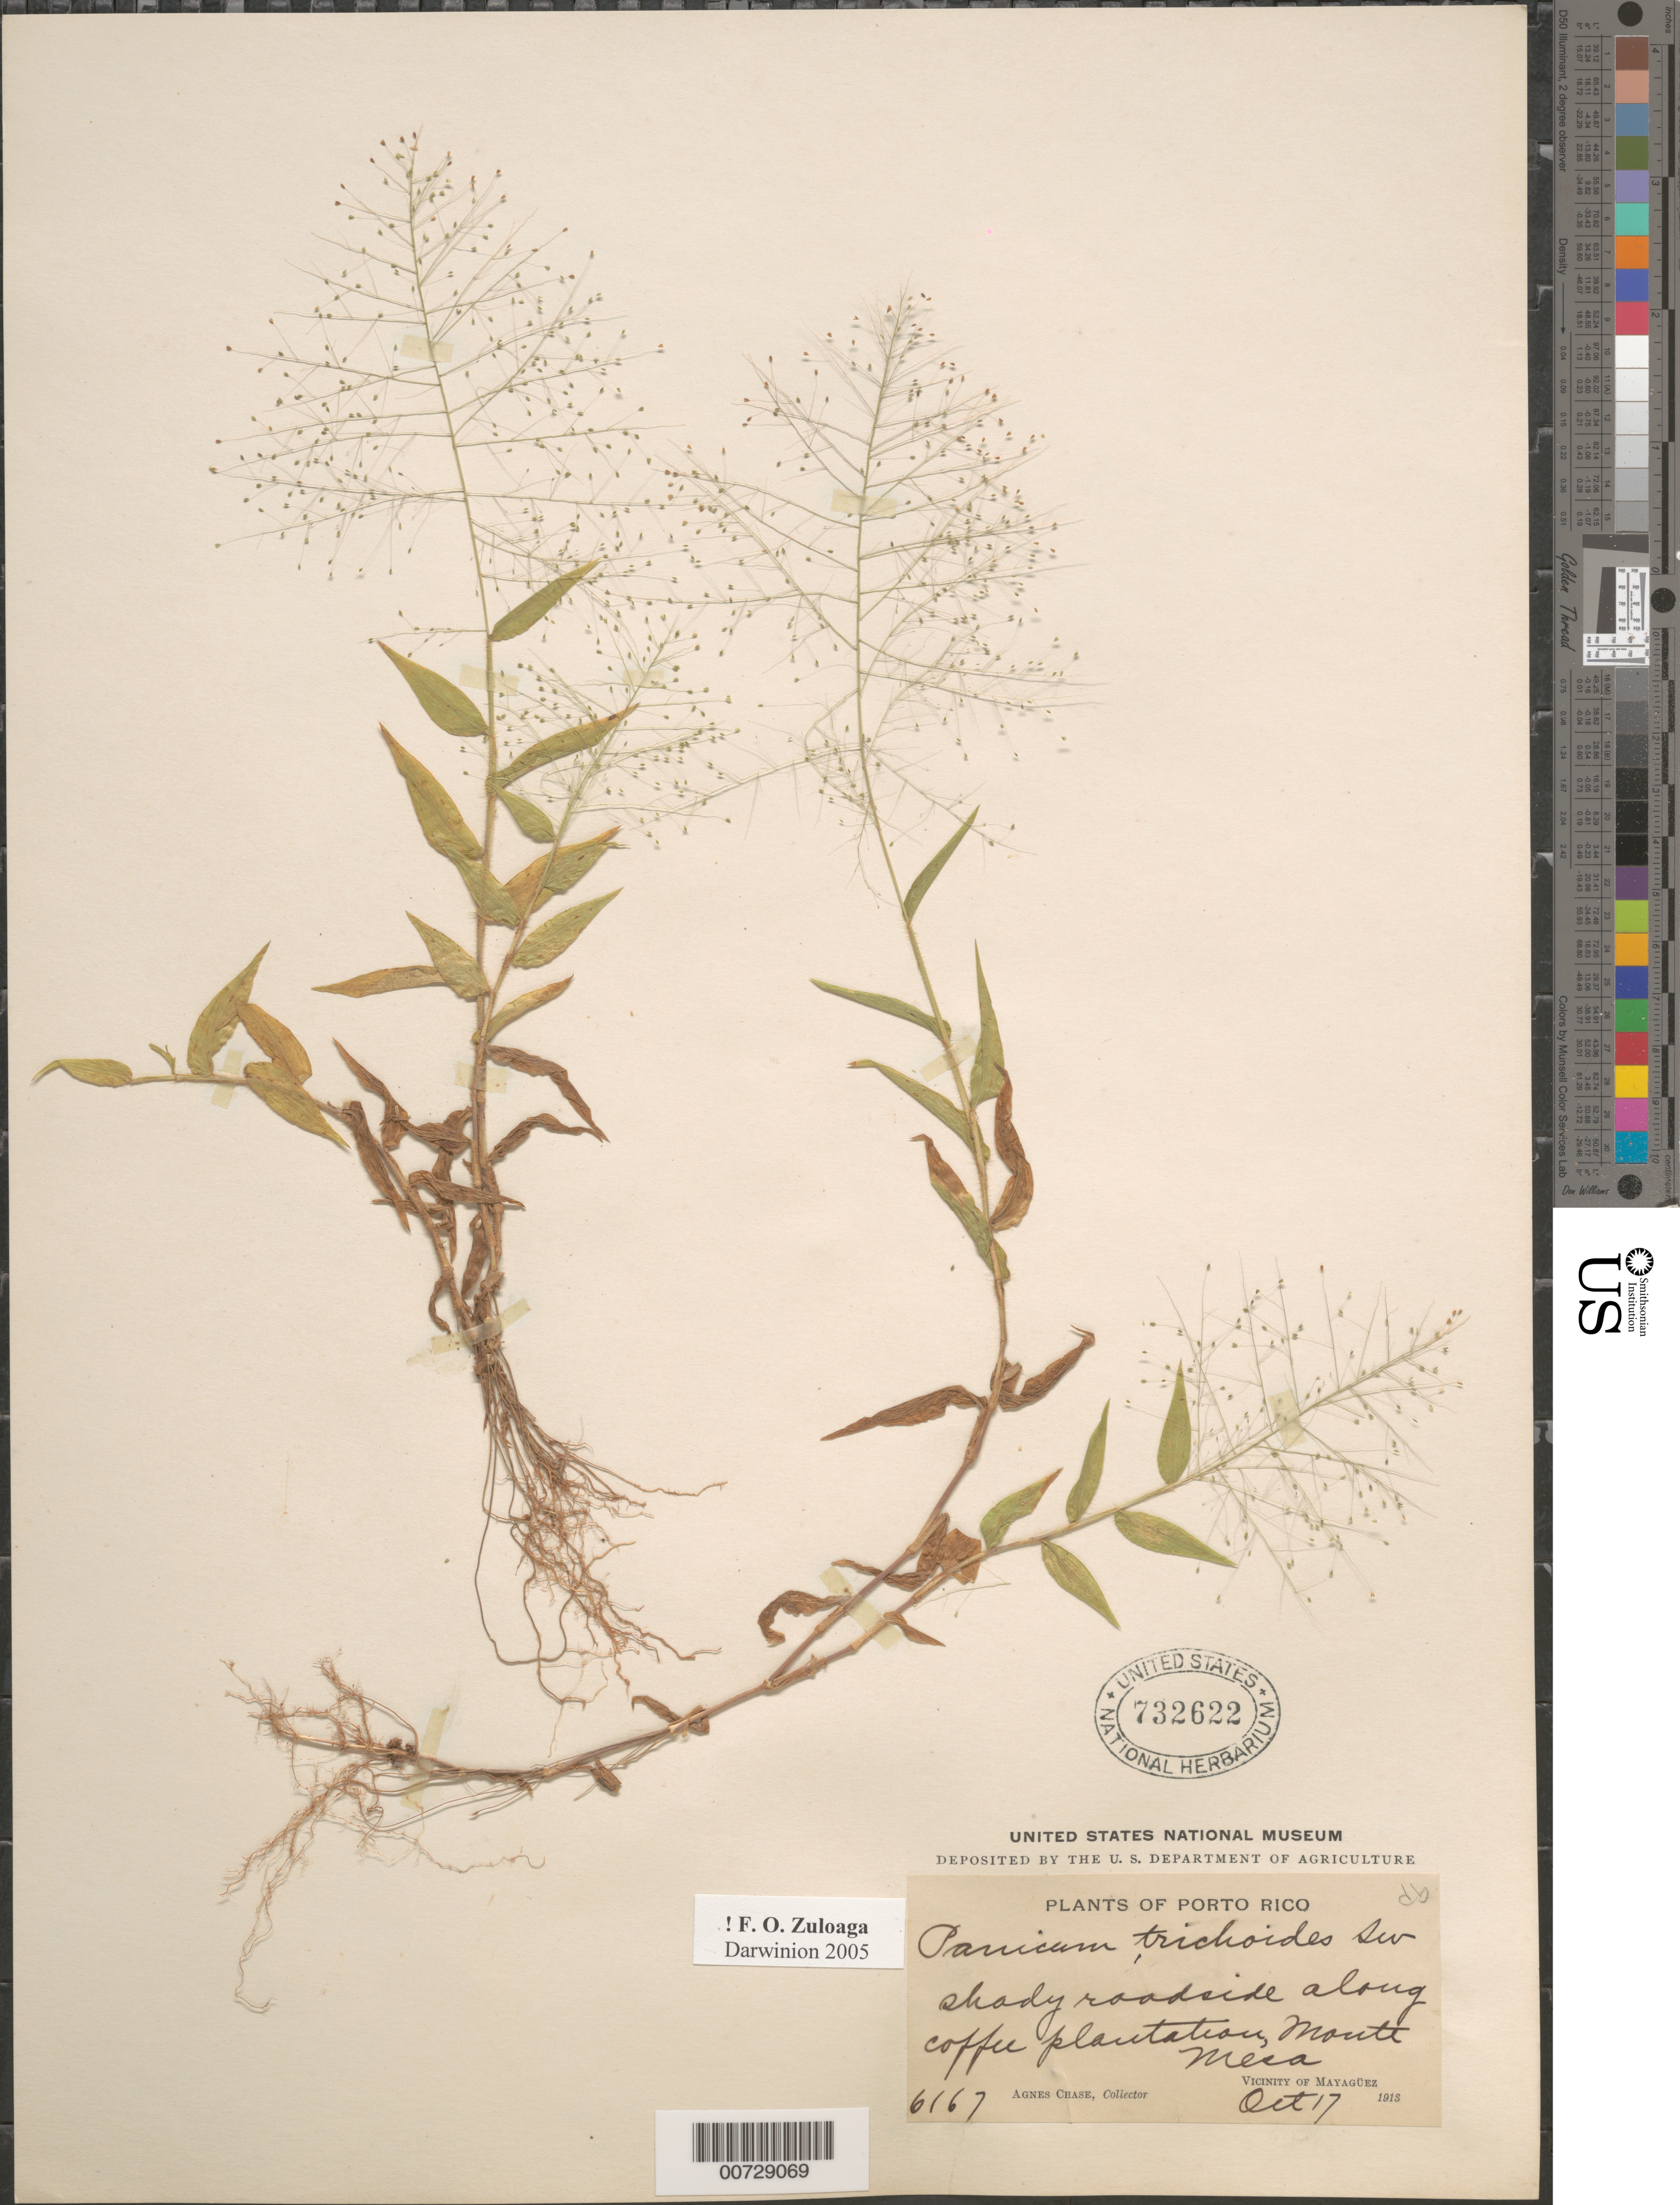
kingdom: Plantae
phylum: Tracheophyta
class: Liliopsida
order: Poales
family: Poaceae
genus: Panicum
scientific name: Panicum trichoides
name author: Sw.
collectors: A. Chase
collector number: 6167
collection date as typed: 17 Oct 1913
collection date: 1913-10-17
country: Puerto Rico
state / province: Mayagüez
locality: Monte Mesa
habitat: Shady roadside along coffee plantation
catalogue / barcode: US 732622